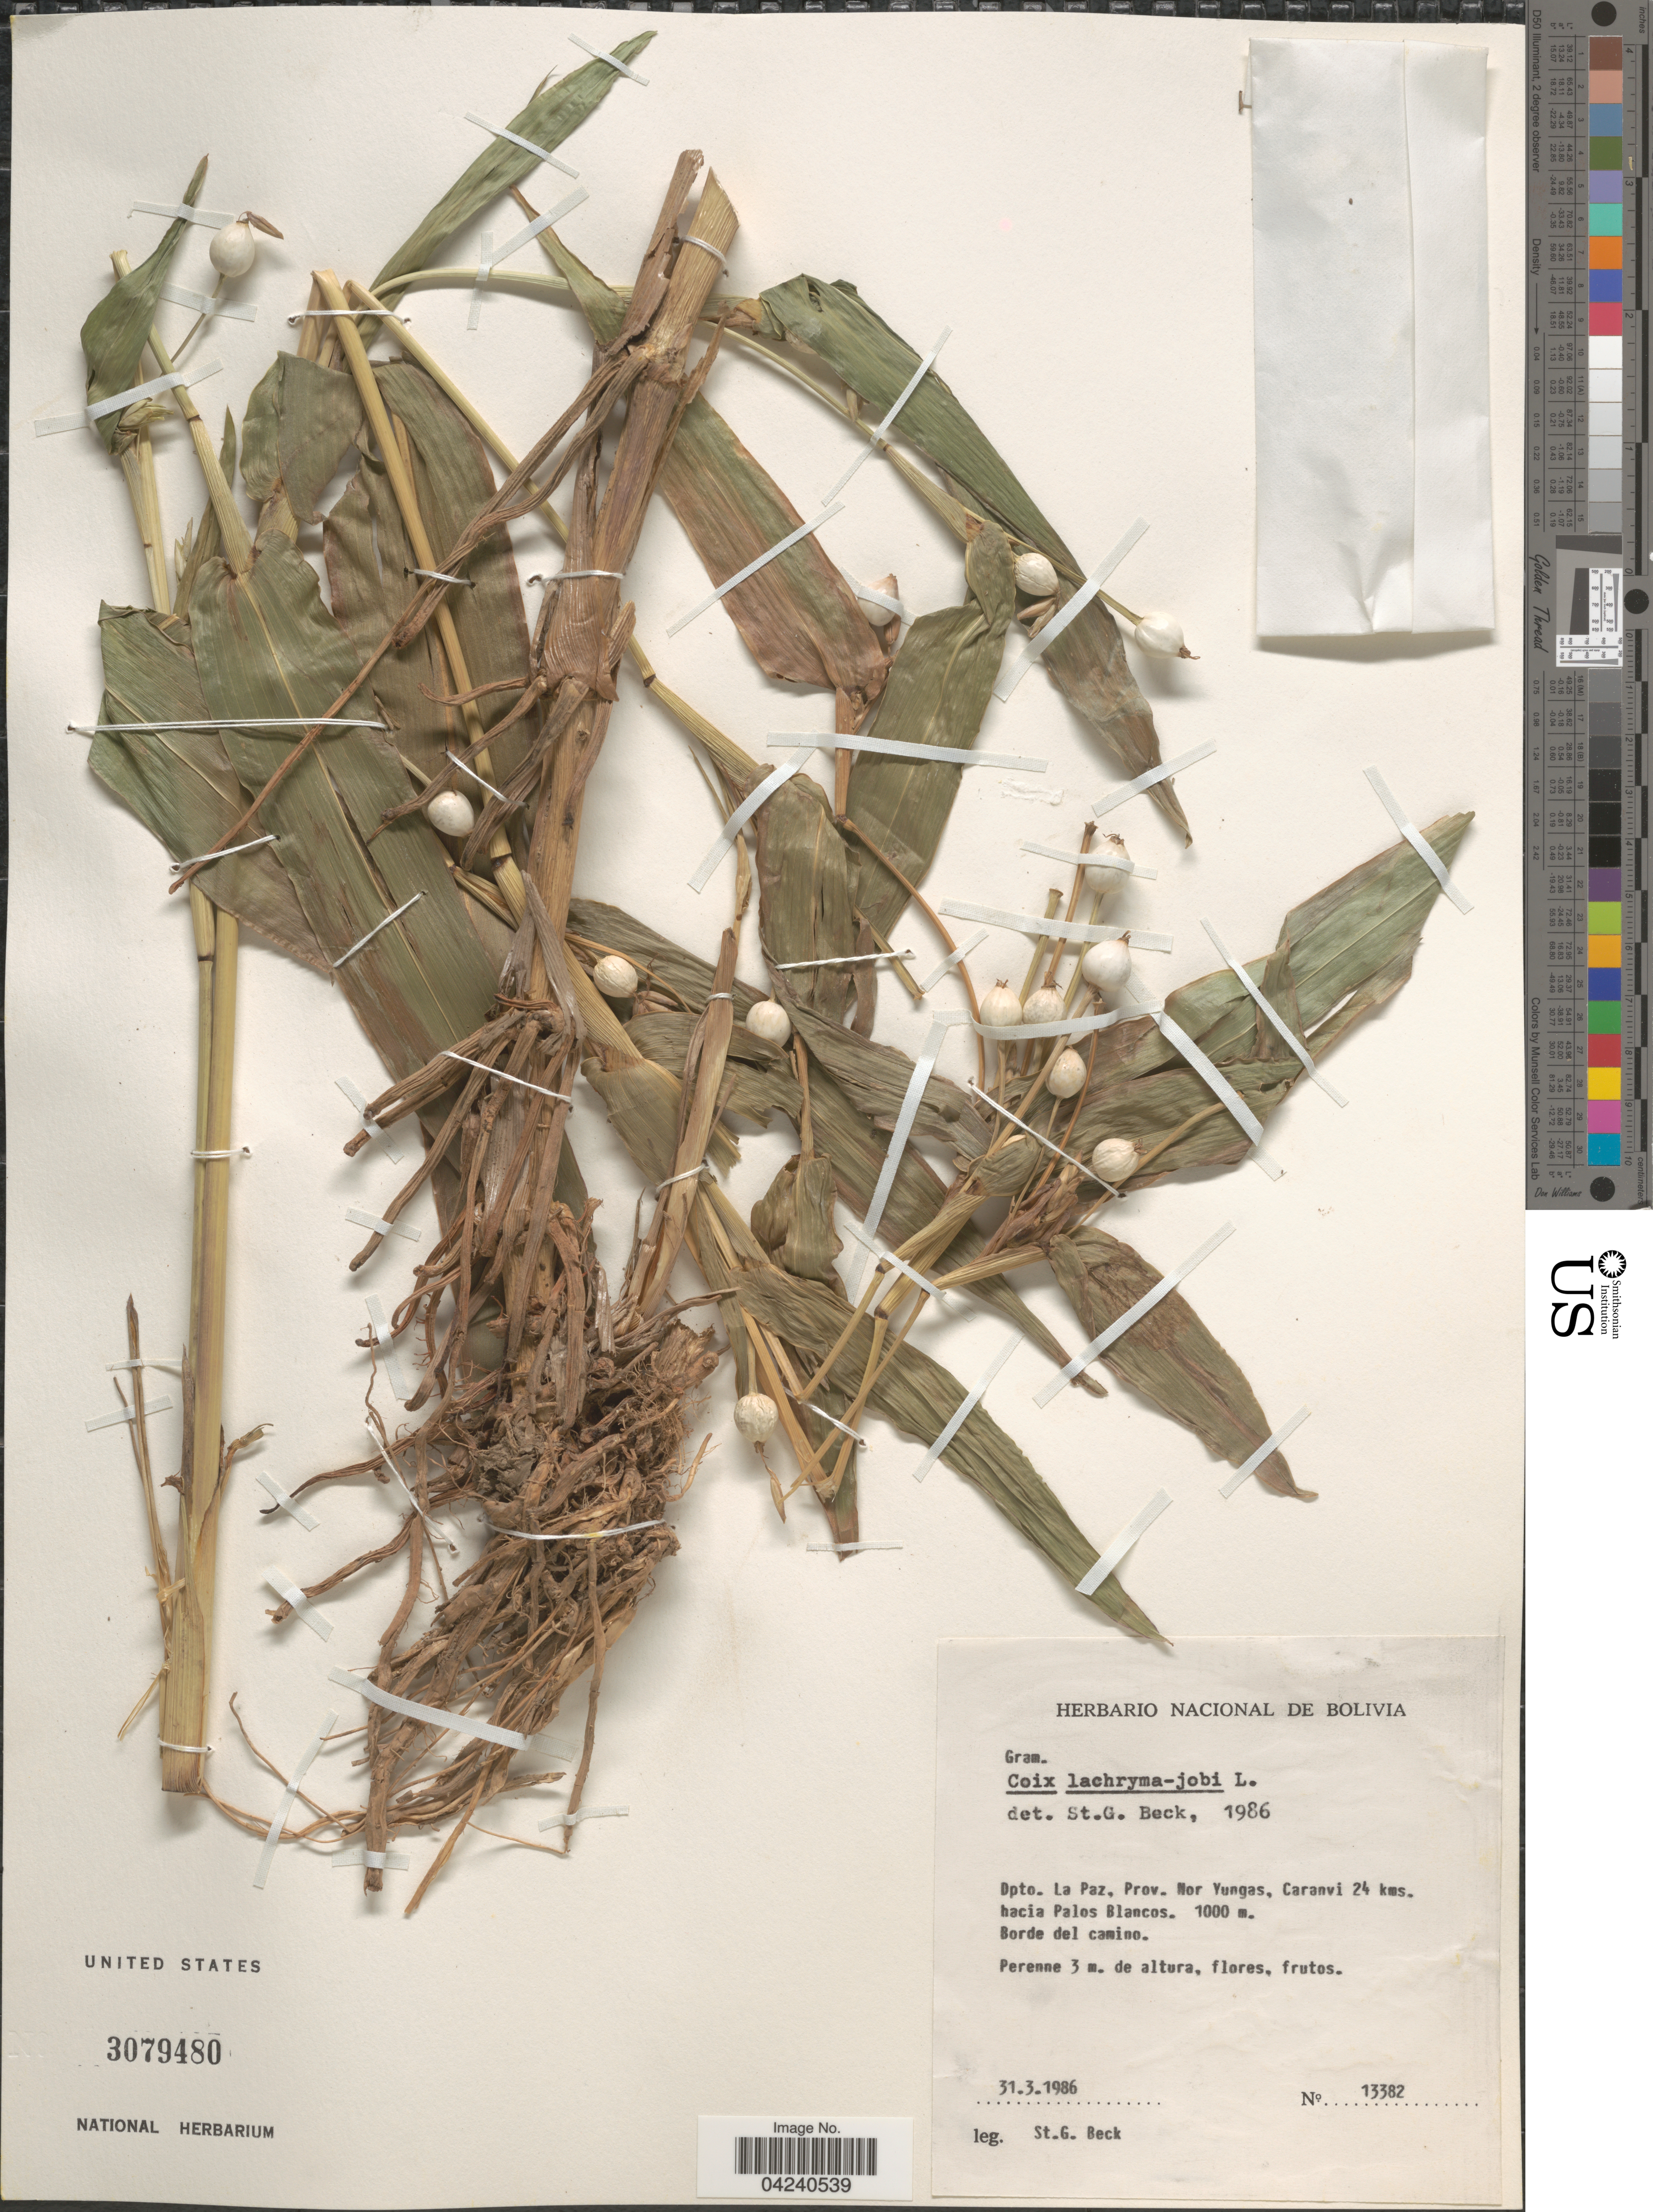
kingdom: Plantae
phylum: Tracheophyta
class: Liliopsida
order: Poales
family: Poaceae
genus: Coix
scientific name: Coix lacryma-jobi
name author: L.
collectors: S. G. Beck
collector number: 13382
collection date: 1986-03-31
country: Bolivia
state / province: La Paz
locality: Dpto. La Paz, Prov. Nor Yungas, Caranvi 24 kms hacia Palos Blancos. Borde del camino.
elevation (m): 1000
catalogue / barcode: US 3079480